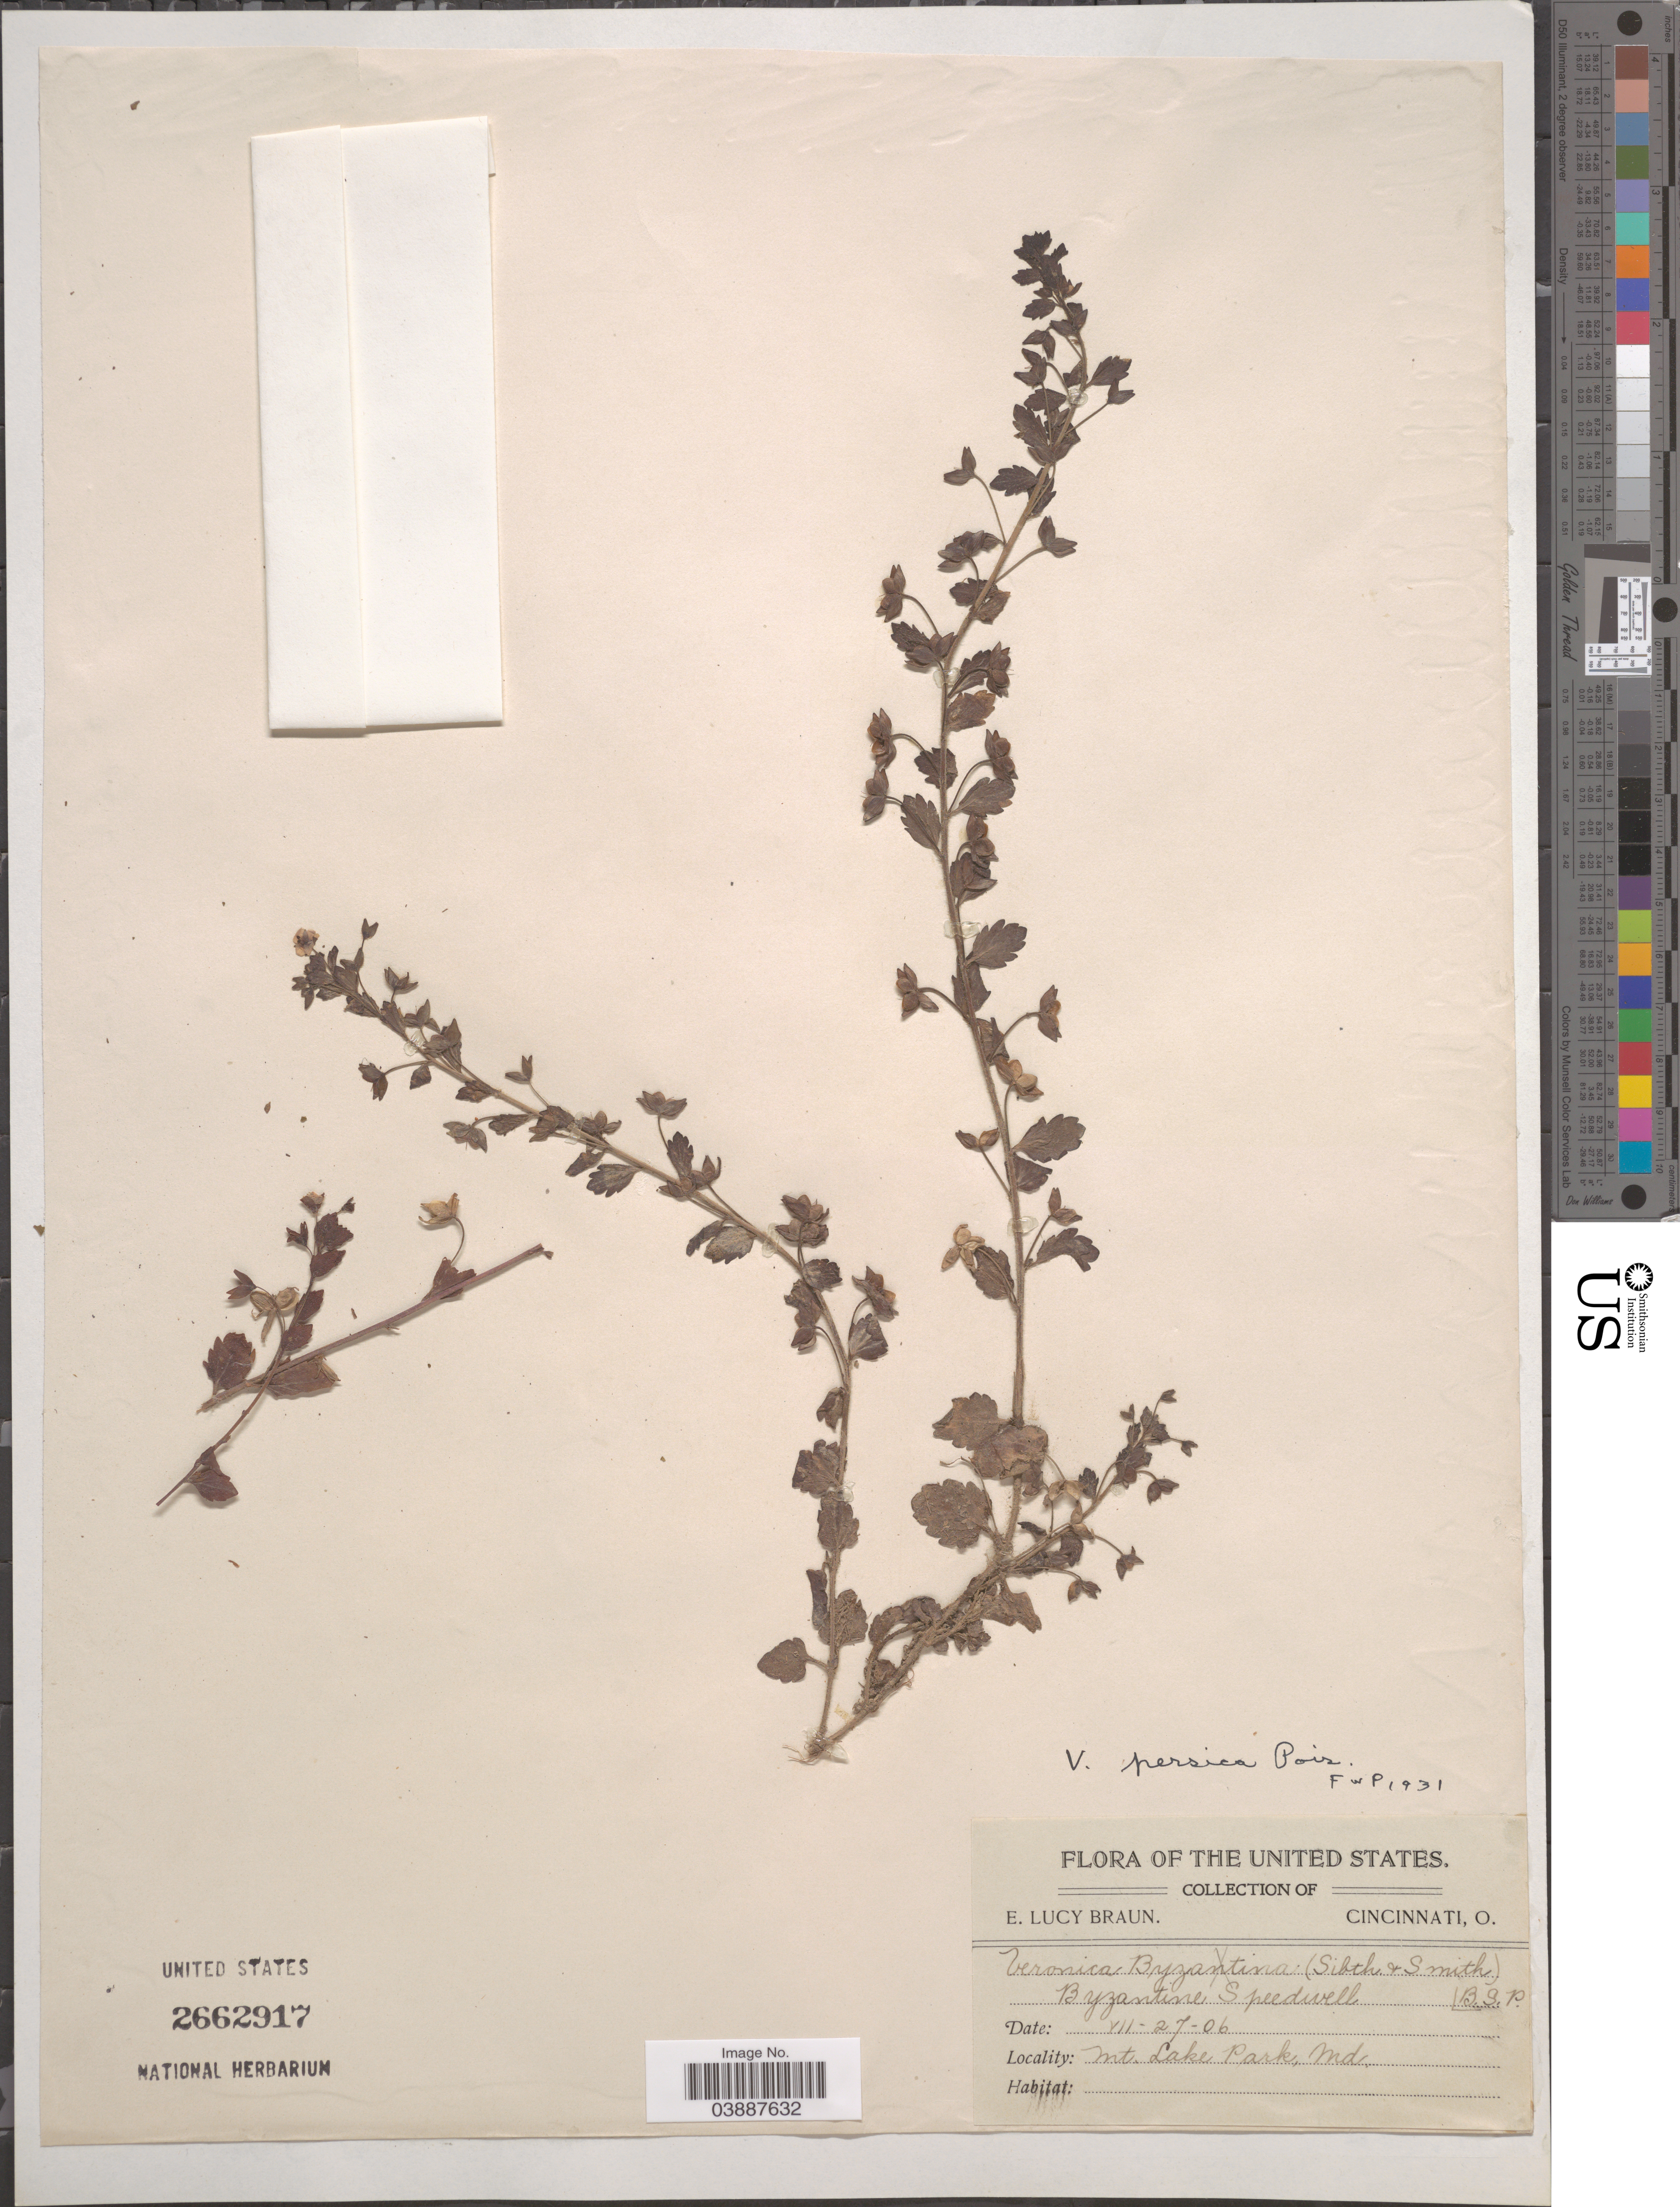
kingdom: Plantae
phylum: Tracheophyta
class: Magnoliopsida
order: Lamiales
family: Plantaginaceae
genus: Veronica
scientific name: Veronica persica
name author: Poir.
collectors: E. L. Braun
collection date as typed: Transcribed d/m/y: 27/7/6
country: United States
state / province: Maryland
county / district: Garrett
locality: Mt. Lake Park.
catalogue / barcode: US 2662917